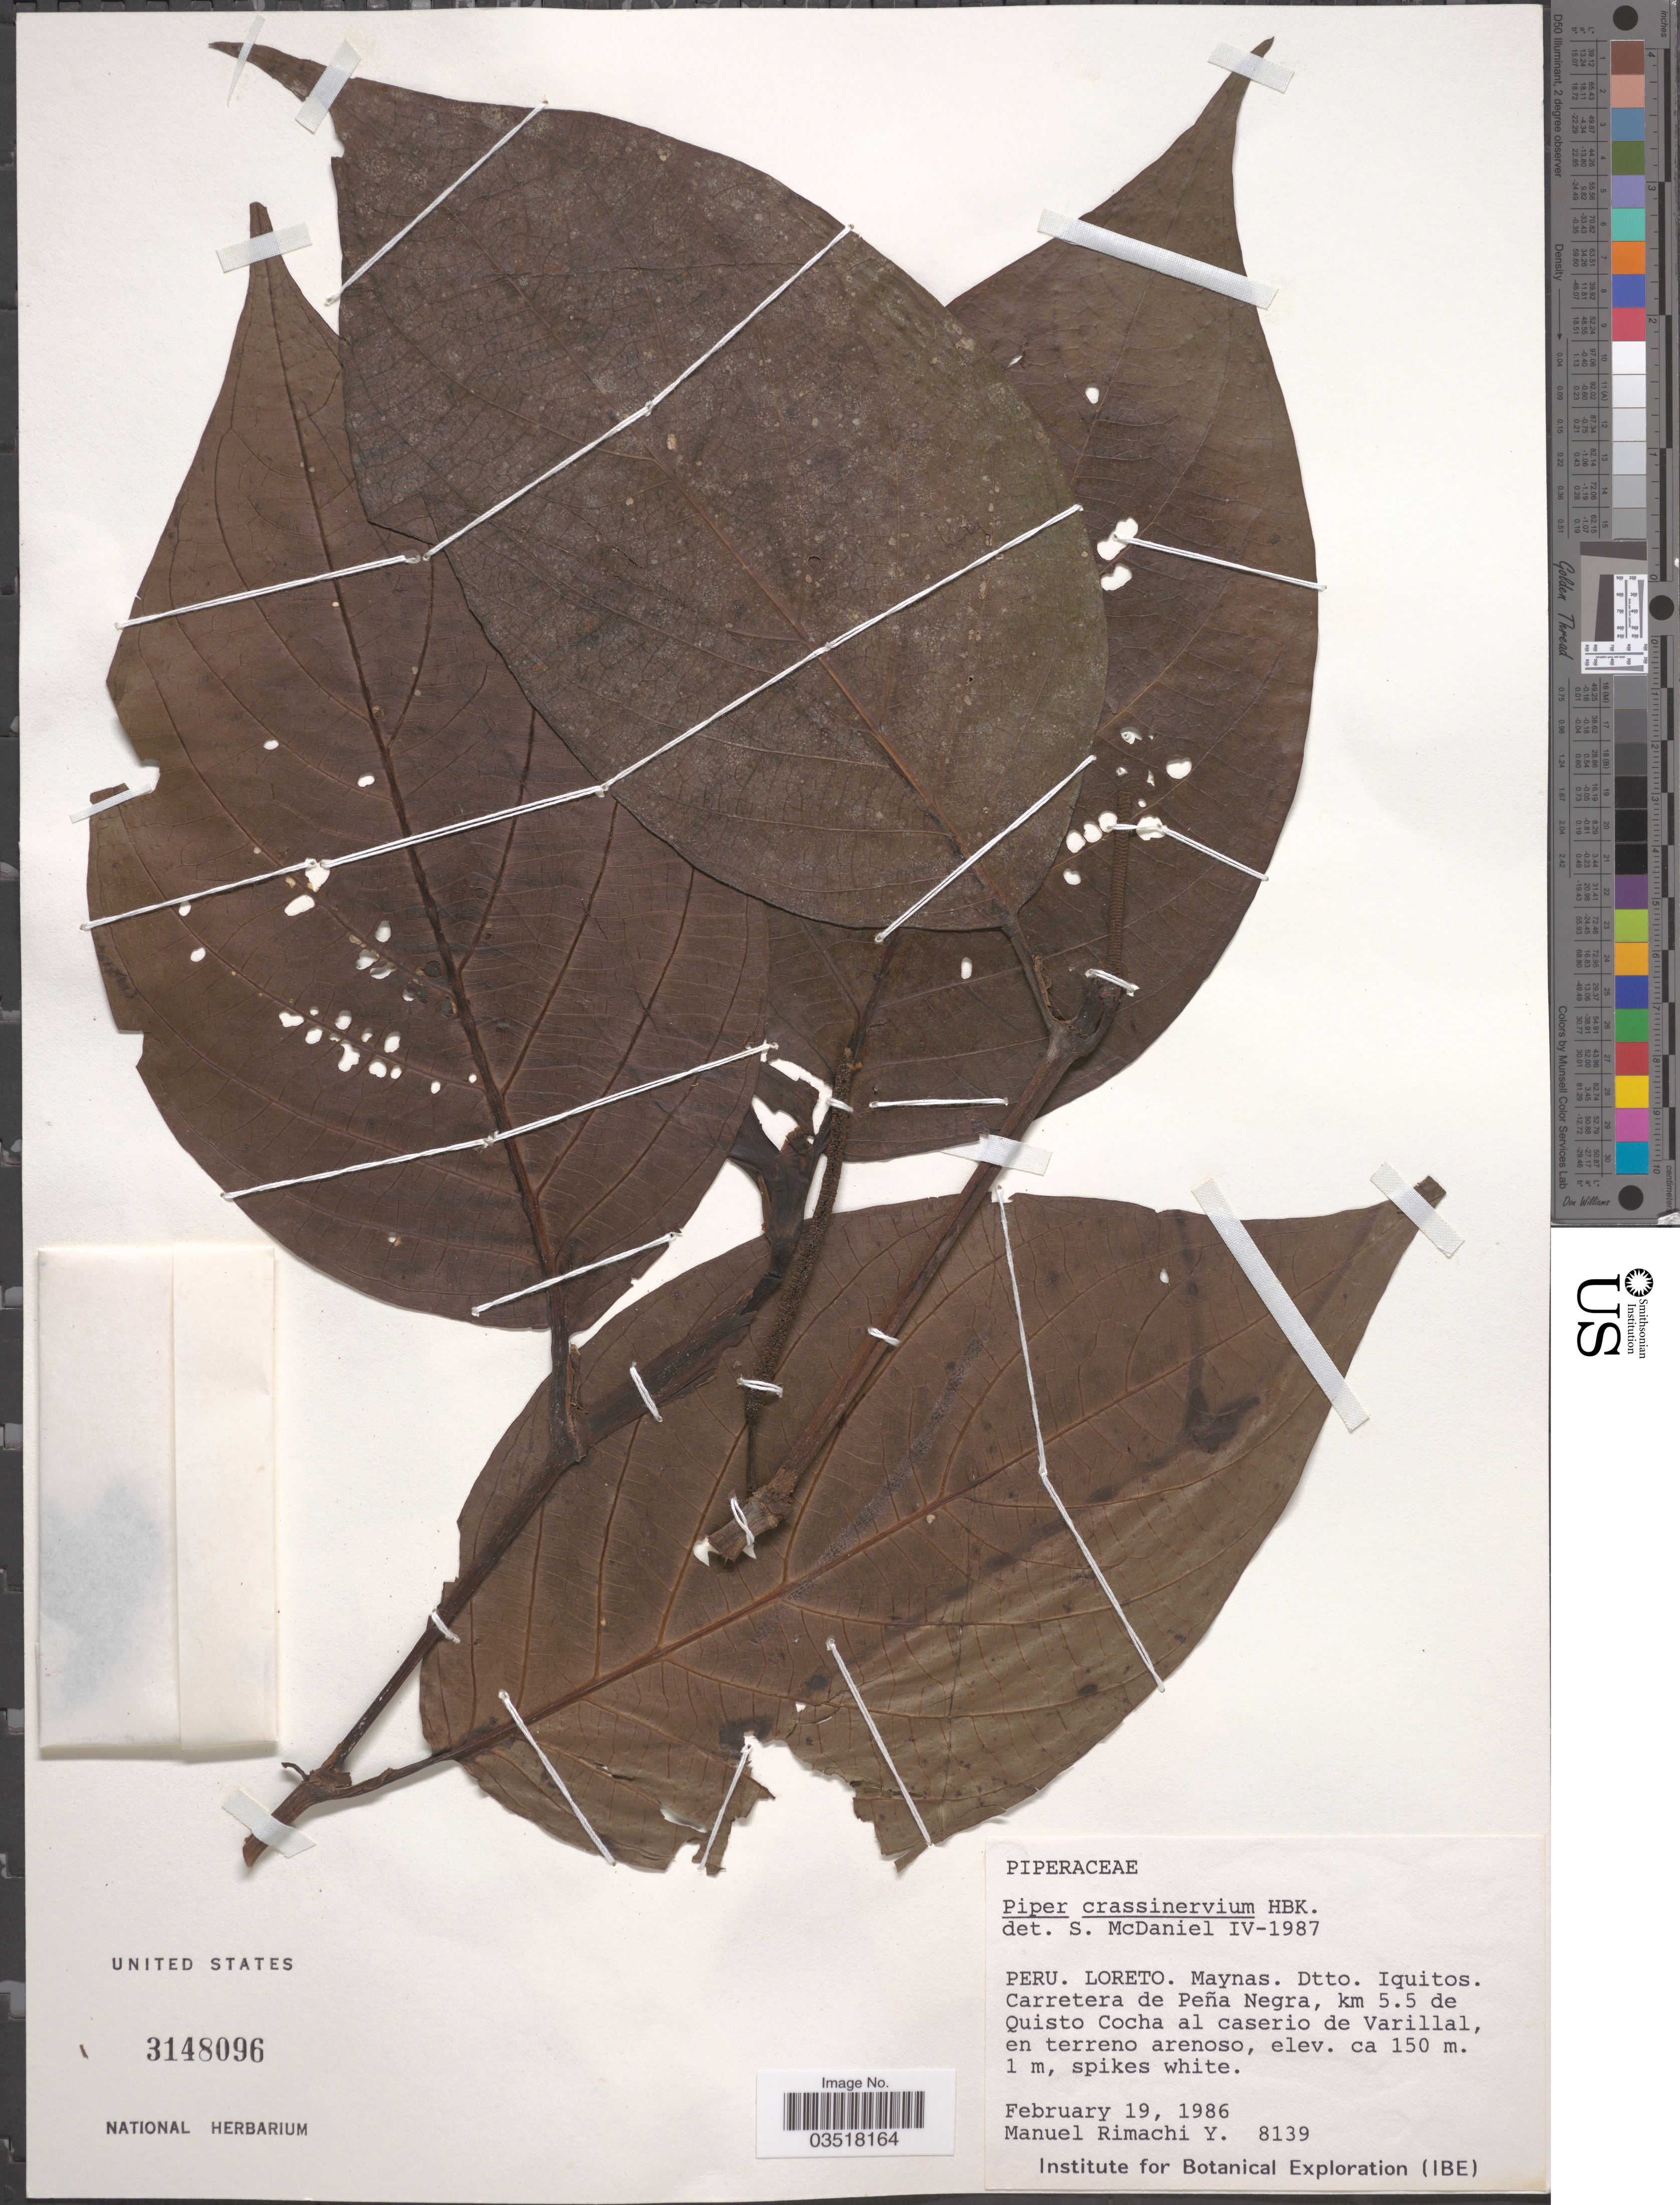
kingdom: Plantae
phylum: Tracheophyta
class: Magnoliopsida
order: Piperales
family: Piperaceae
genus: Piper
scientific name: Piper crassinervium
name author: Kunth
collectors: M. Rimachi Y.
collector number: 8139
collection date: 1986-02-19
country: Peru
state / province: Loreto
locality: Maynas. Dtto. Iquitos. Carretera de Peña Negra, km 5.5 de Quisto Cocha al caserio de Varillal en terreno arenoso.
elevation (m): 150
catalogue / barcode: US 3148096